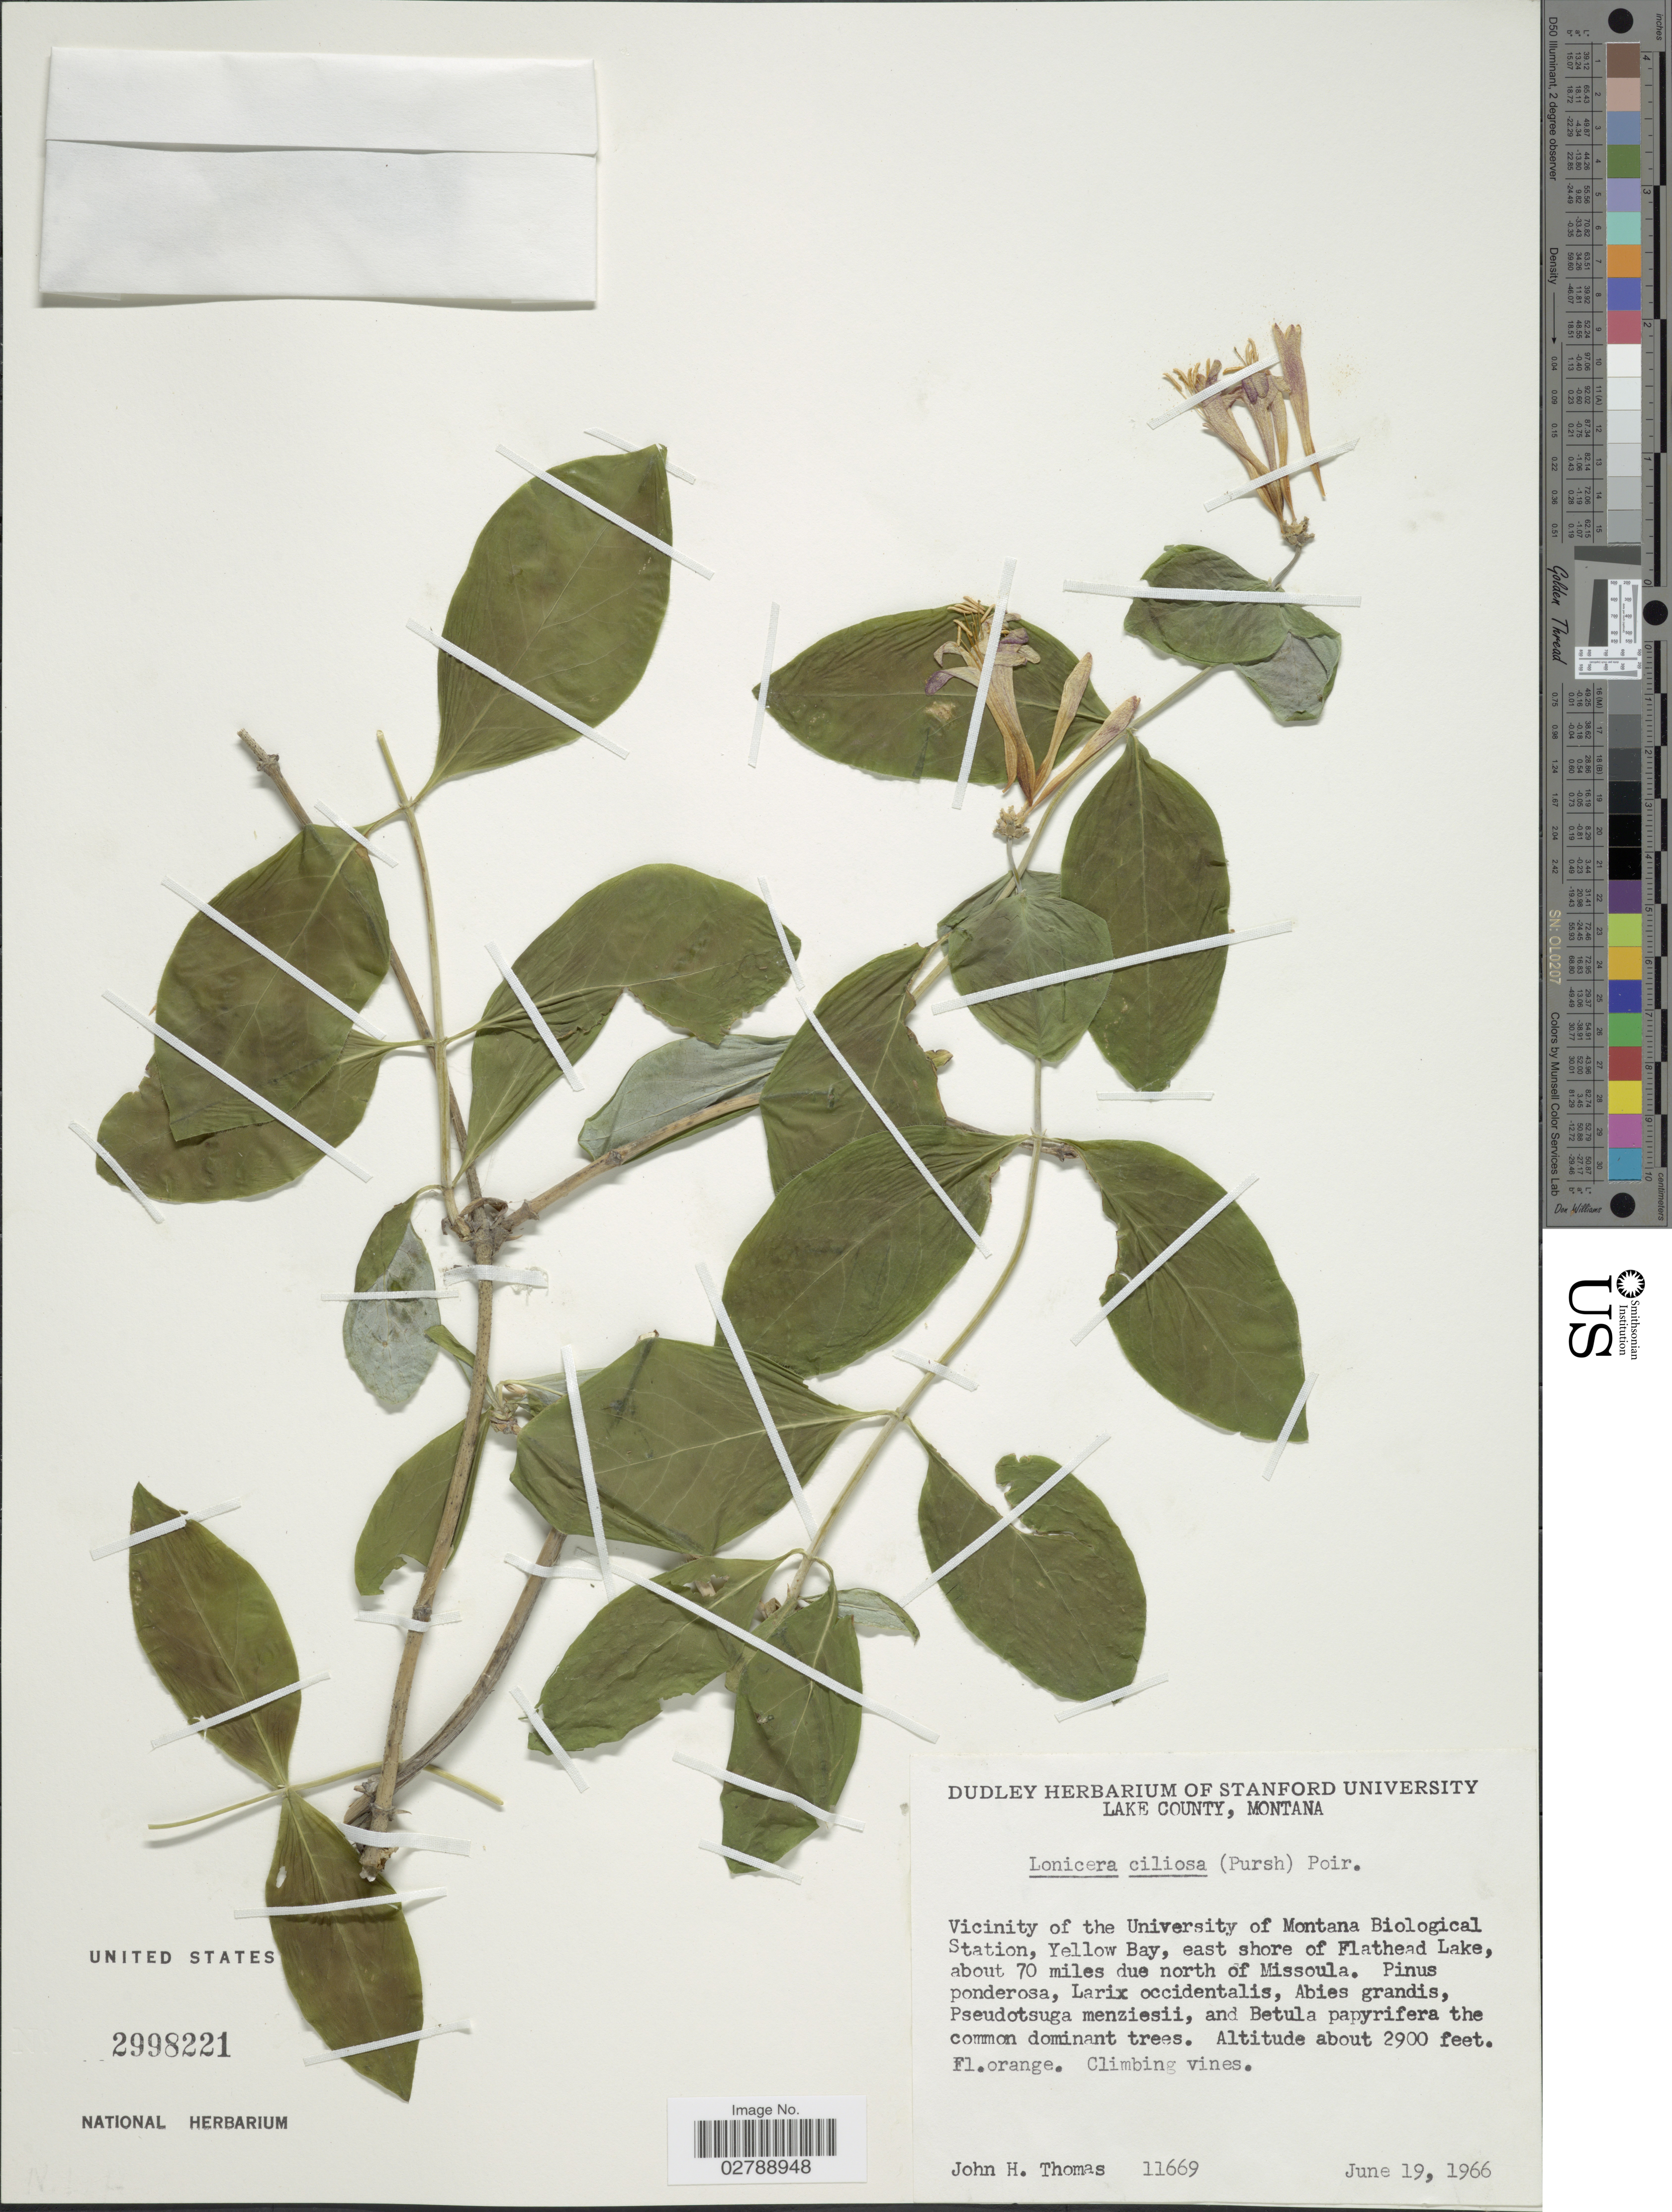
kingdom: Plantae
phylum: Tracheophyta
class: Magnoliopsida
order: Dipsacales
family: Caprifoliaceae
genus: Lonicera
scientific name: Lonicera ciliosa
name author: Poir.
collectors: J. H. Thomas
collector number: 11669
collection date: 1966-06-19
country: United States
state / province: Montana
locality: Lake County, Vicinity of the University of Montana Biological Station, Yellow Bay, east shore of Flathead Lake, about 70 miles due north of Missoula.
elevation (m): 884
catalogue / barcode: US 2998221